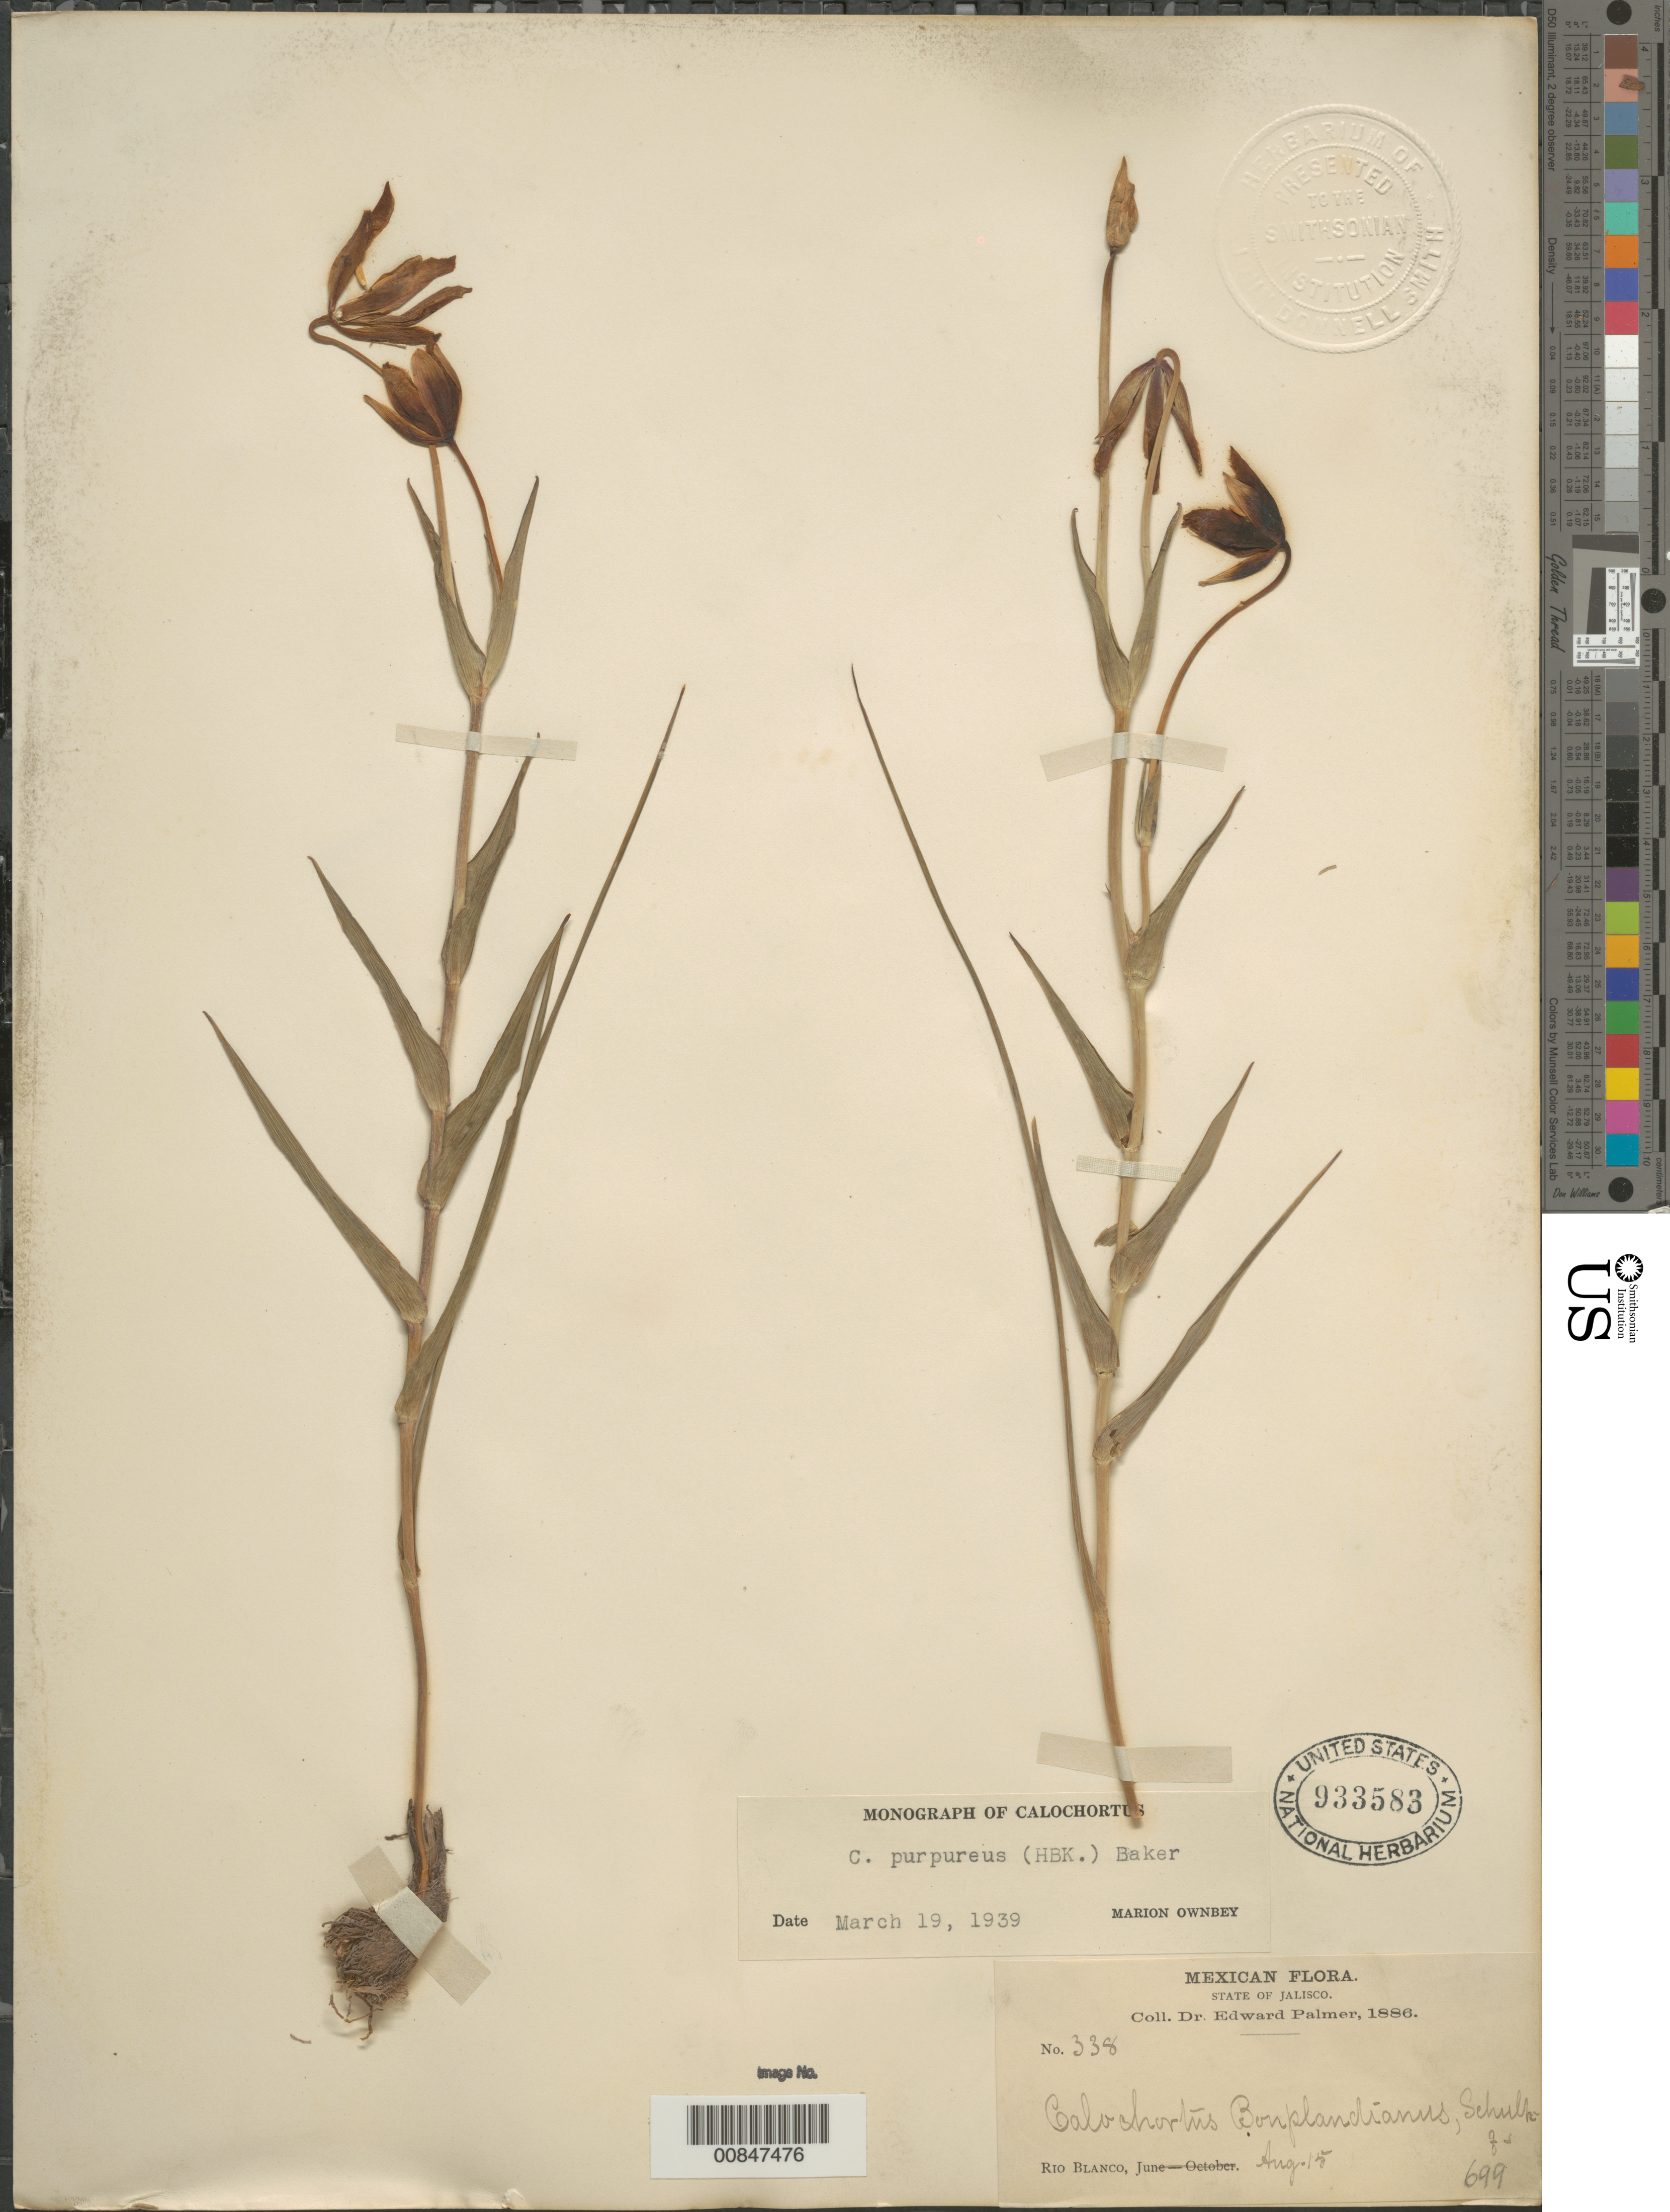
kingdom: Plantae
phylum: Tracheophyta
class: Liliopsida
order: Liliales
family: Liliaceae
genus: Calochortus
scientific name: Calochortus purpureus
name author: (Kunth) Baker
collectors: E. Palmer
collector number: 338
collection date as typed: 15 Aug 1886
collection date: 1886-08-15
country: Mexico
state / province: Jalisco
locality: Río Blanco, Jalisco.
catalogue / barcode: US 933583